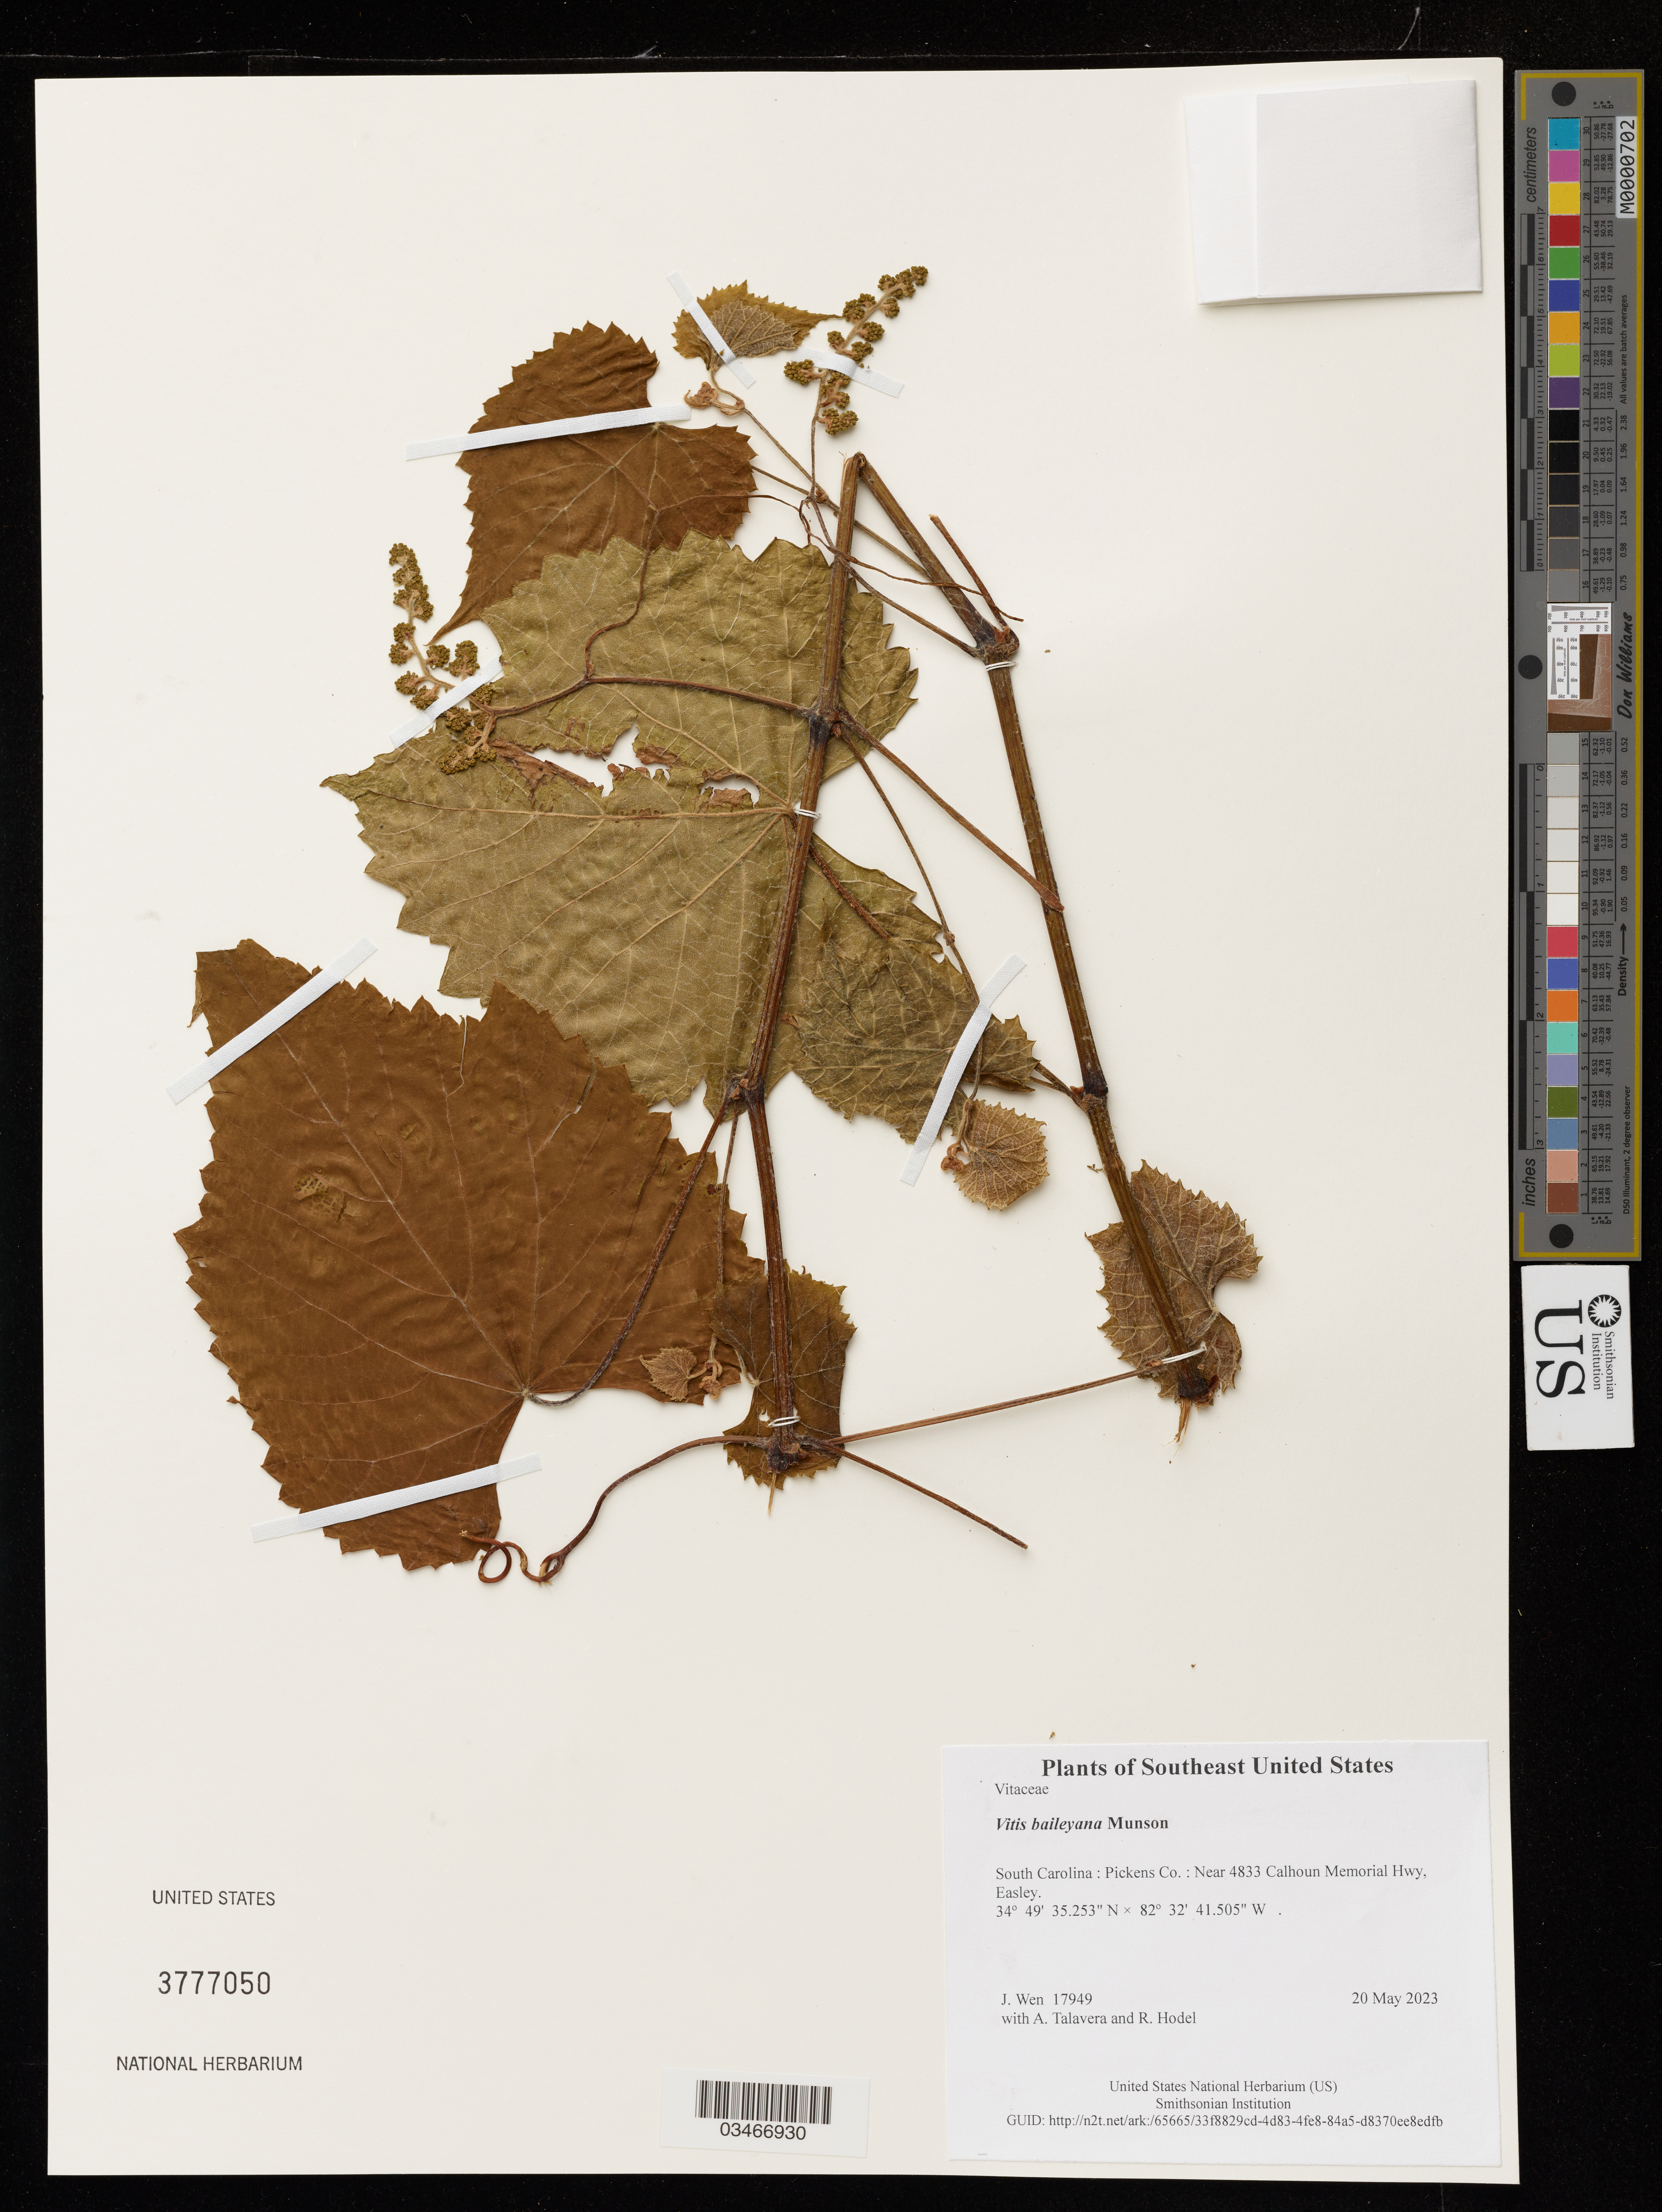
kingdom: Plantae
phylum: Tracheophyta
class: Magnoliopsida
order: Vitales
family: Vitaceae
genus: Vitis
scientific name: Vitis baileyana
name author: Munson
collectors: J. Wen, A. Talavera & R. Hodel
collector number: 17949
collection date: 2023-05-20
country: United States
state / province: South Carolina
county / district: Pickens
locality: Near 4833 Calhoun Memorial Hwy, Easley.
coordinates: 34.8264593 N, 82.5448626 W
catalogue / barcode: US 3777050